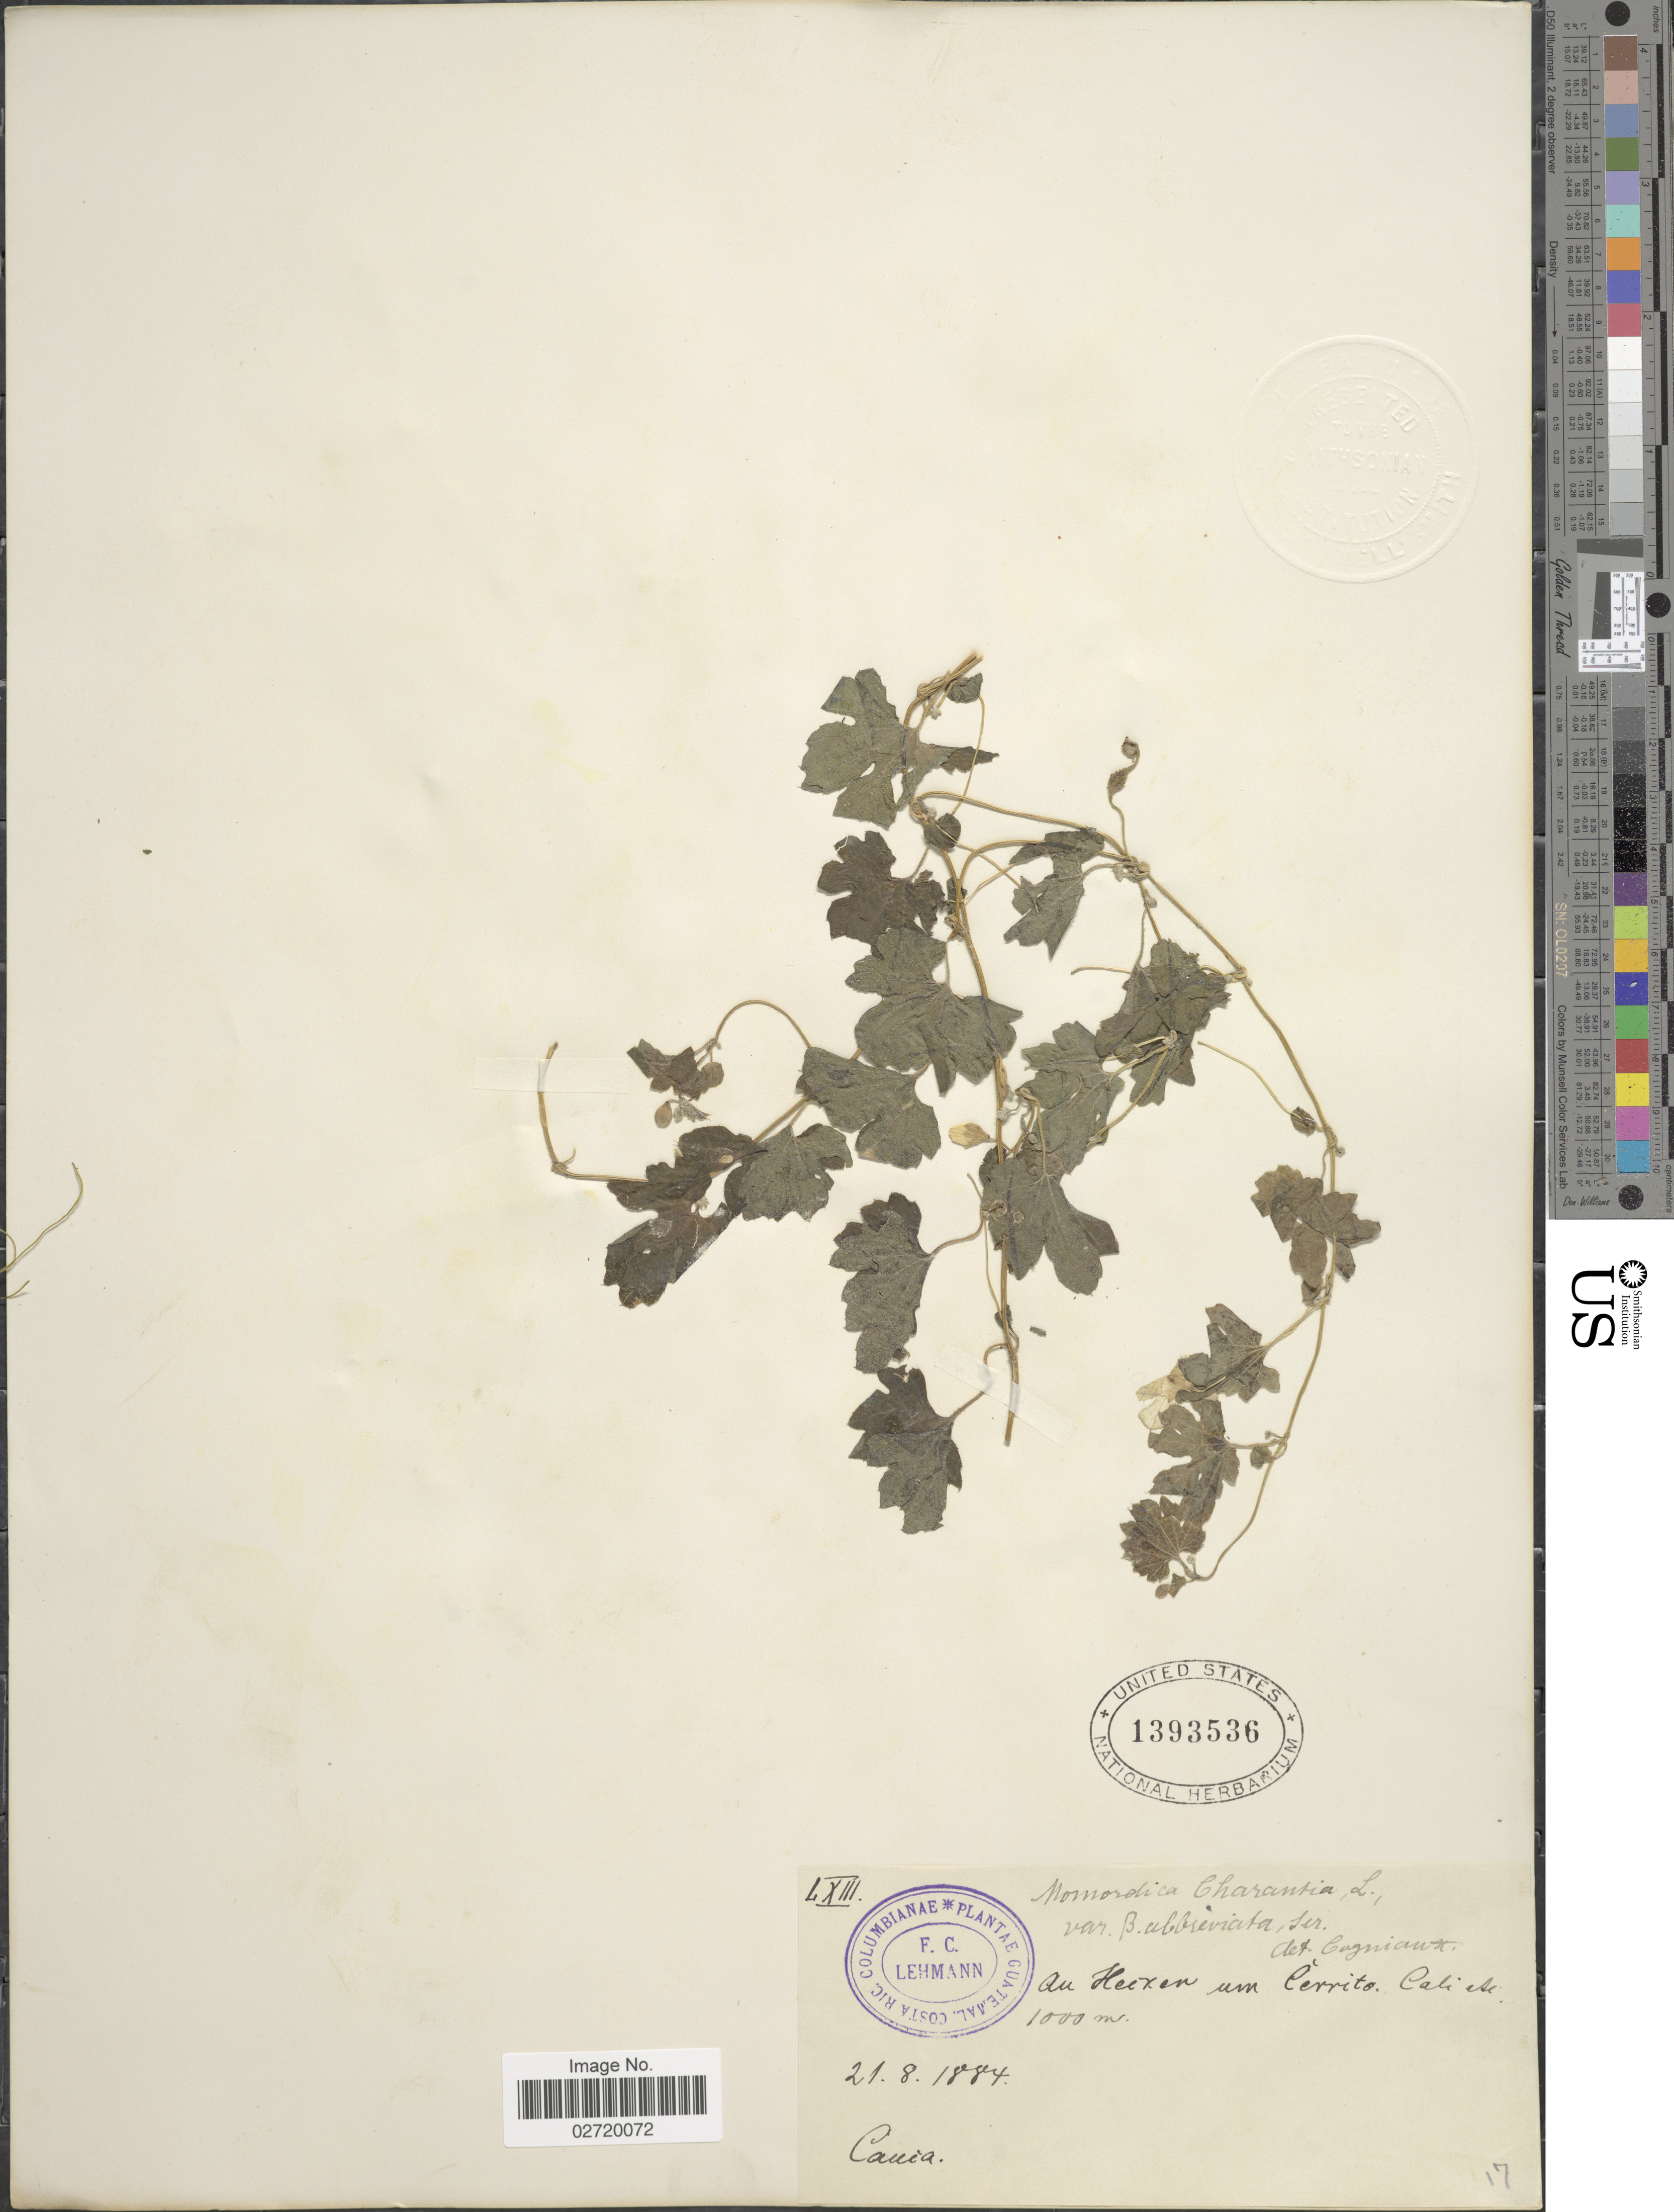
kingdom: Plantae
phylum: Tracheophyta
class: Magnoliopsida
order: Cucurbitales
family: Cucurbitaceae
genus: Momordica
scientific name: Momordica charantia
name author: L.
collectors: F. C. Lehmann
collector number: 4XIII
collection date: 1884-08-21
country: Colombia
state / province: Cauca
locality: An Hecken um Cerrito Cali etc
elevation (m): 1000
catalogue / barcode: US 1393536